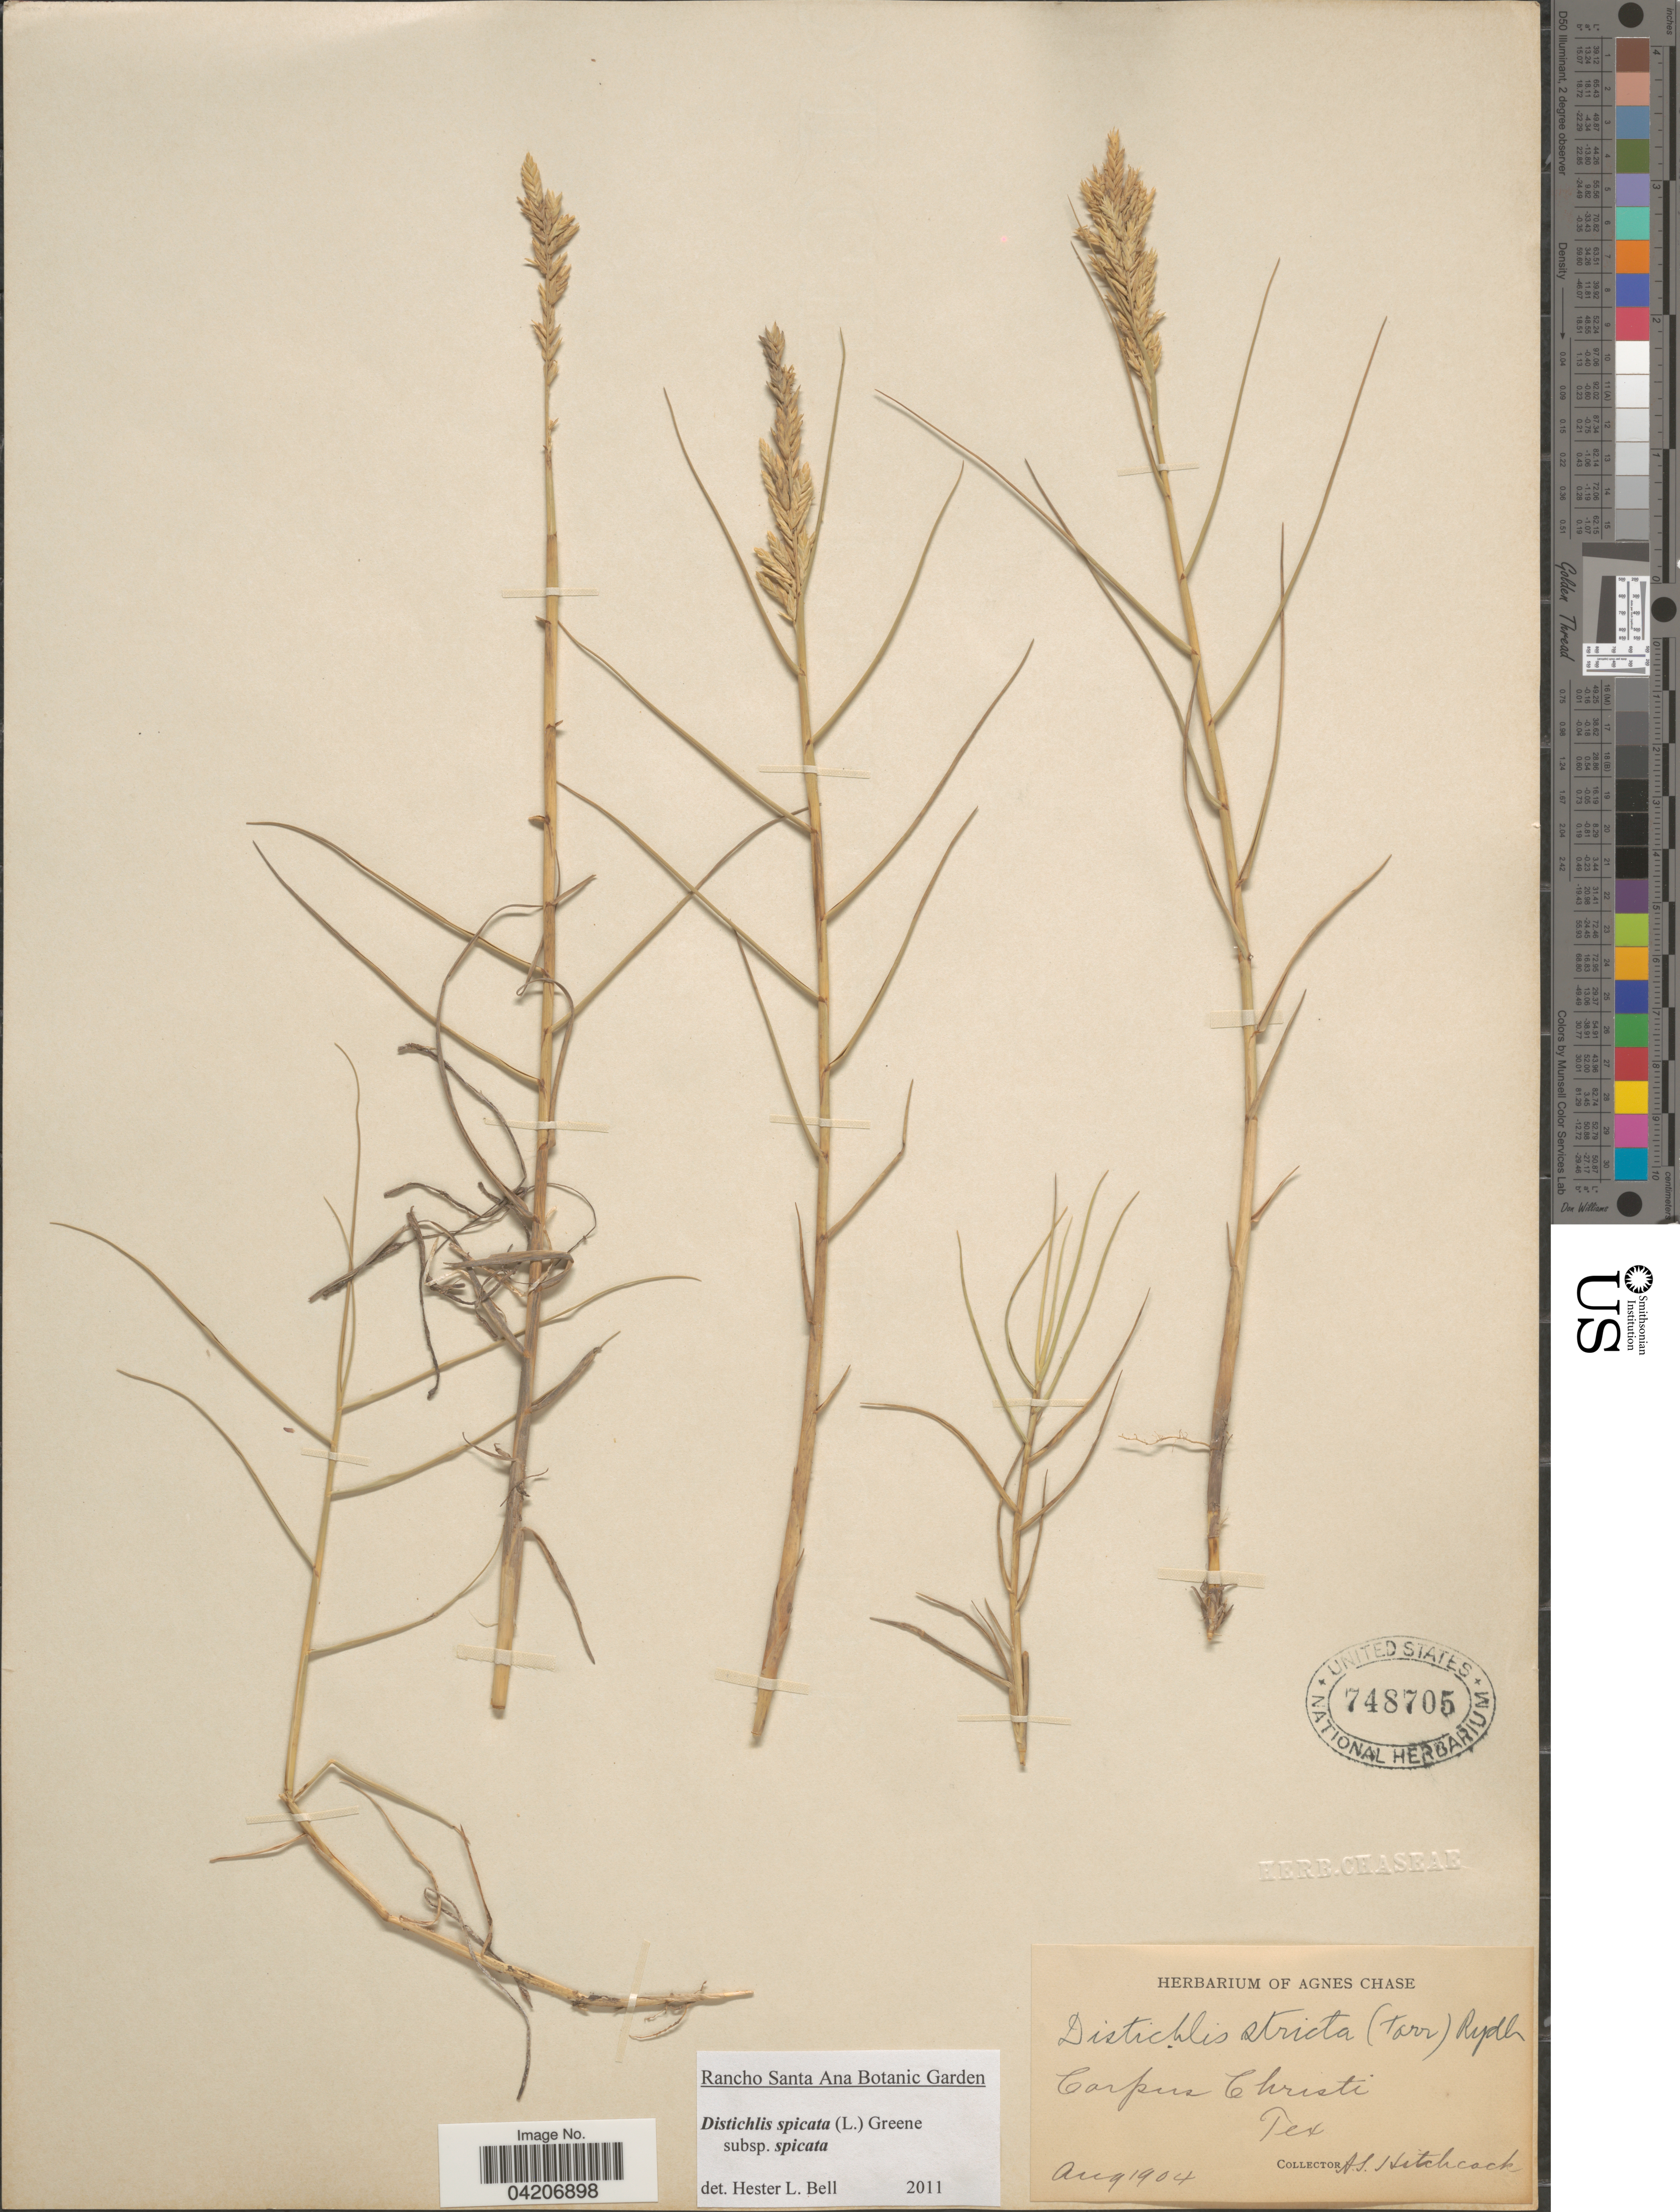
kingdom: Plantae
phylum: Tracheophyta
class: Liliopsida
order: Poales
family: Poaceae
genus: Distichlis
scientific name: Distichlis spicata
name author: (L.) Greene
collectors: A. S. Hitchcock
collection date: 1904-08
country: United States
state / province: Texas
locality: Corpus Christi.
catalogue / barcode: US 748705